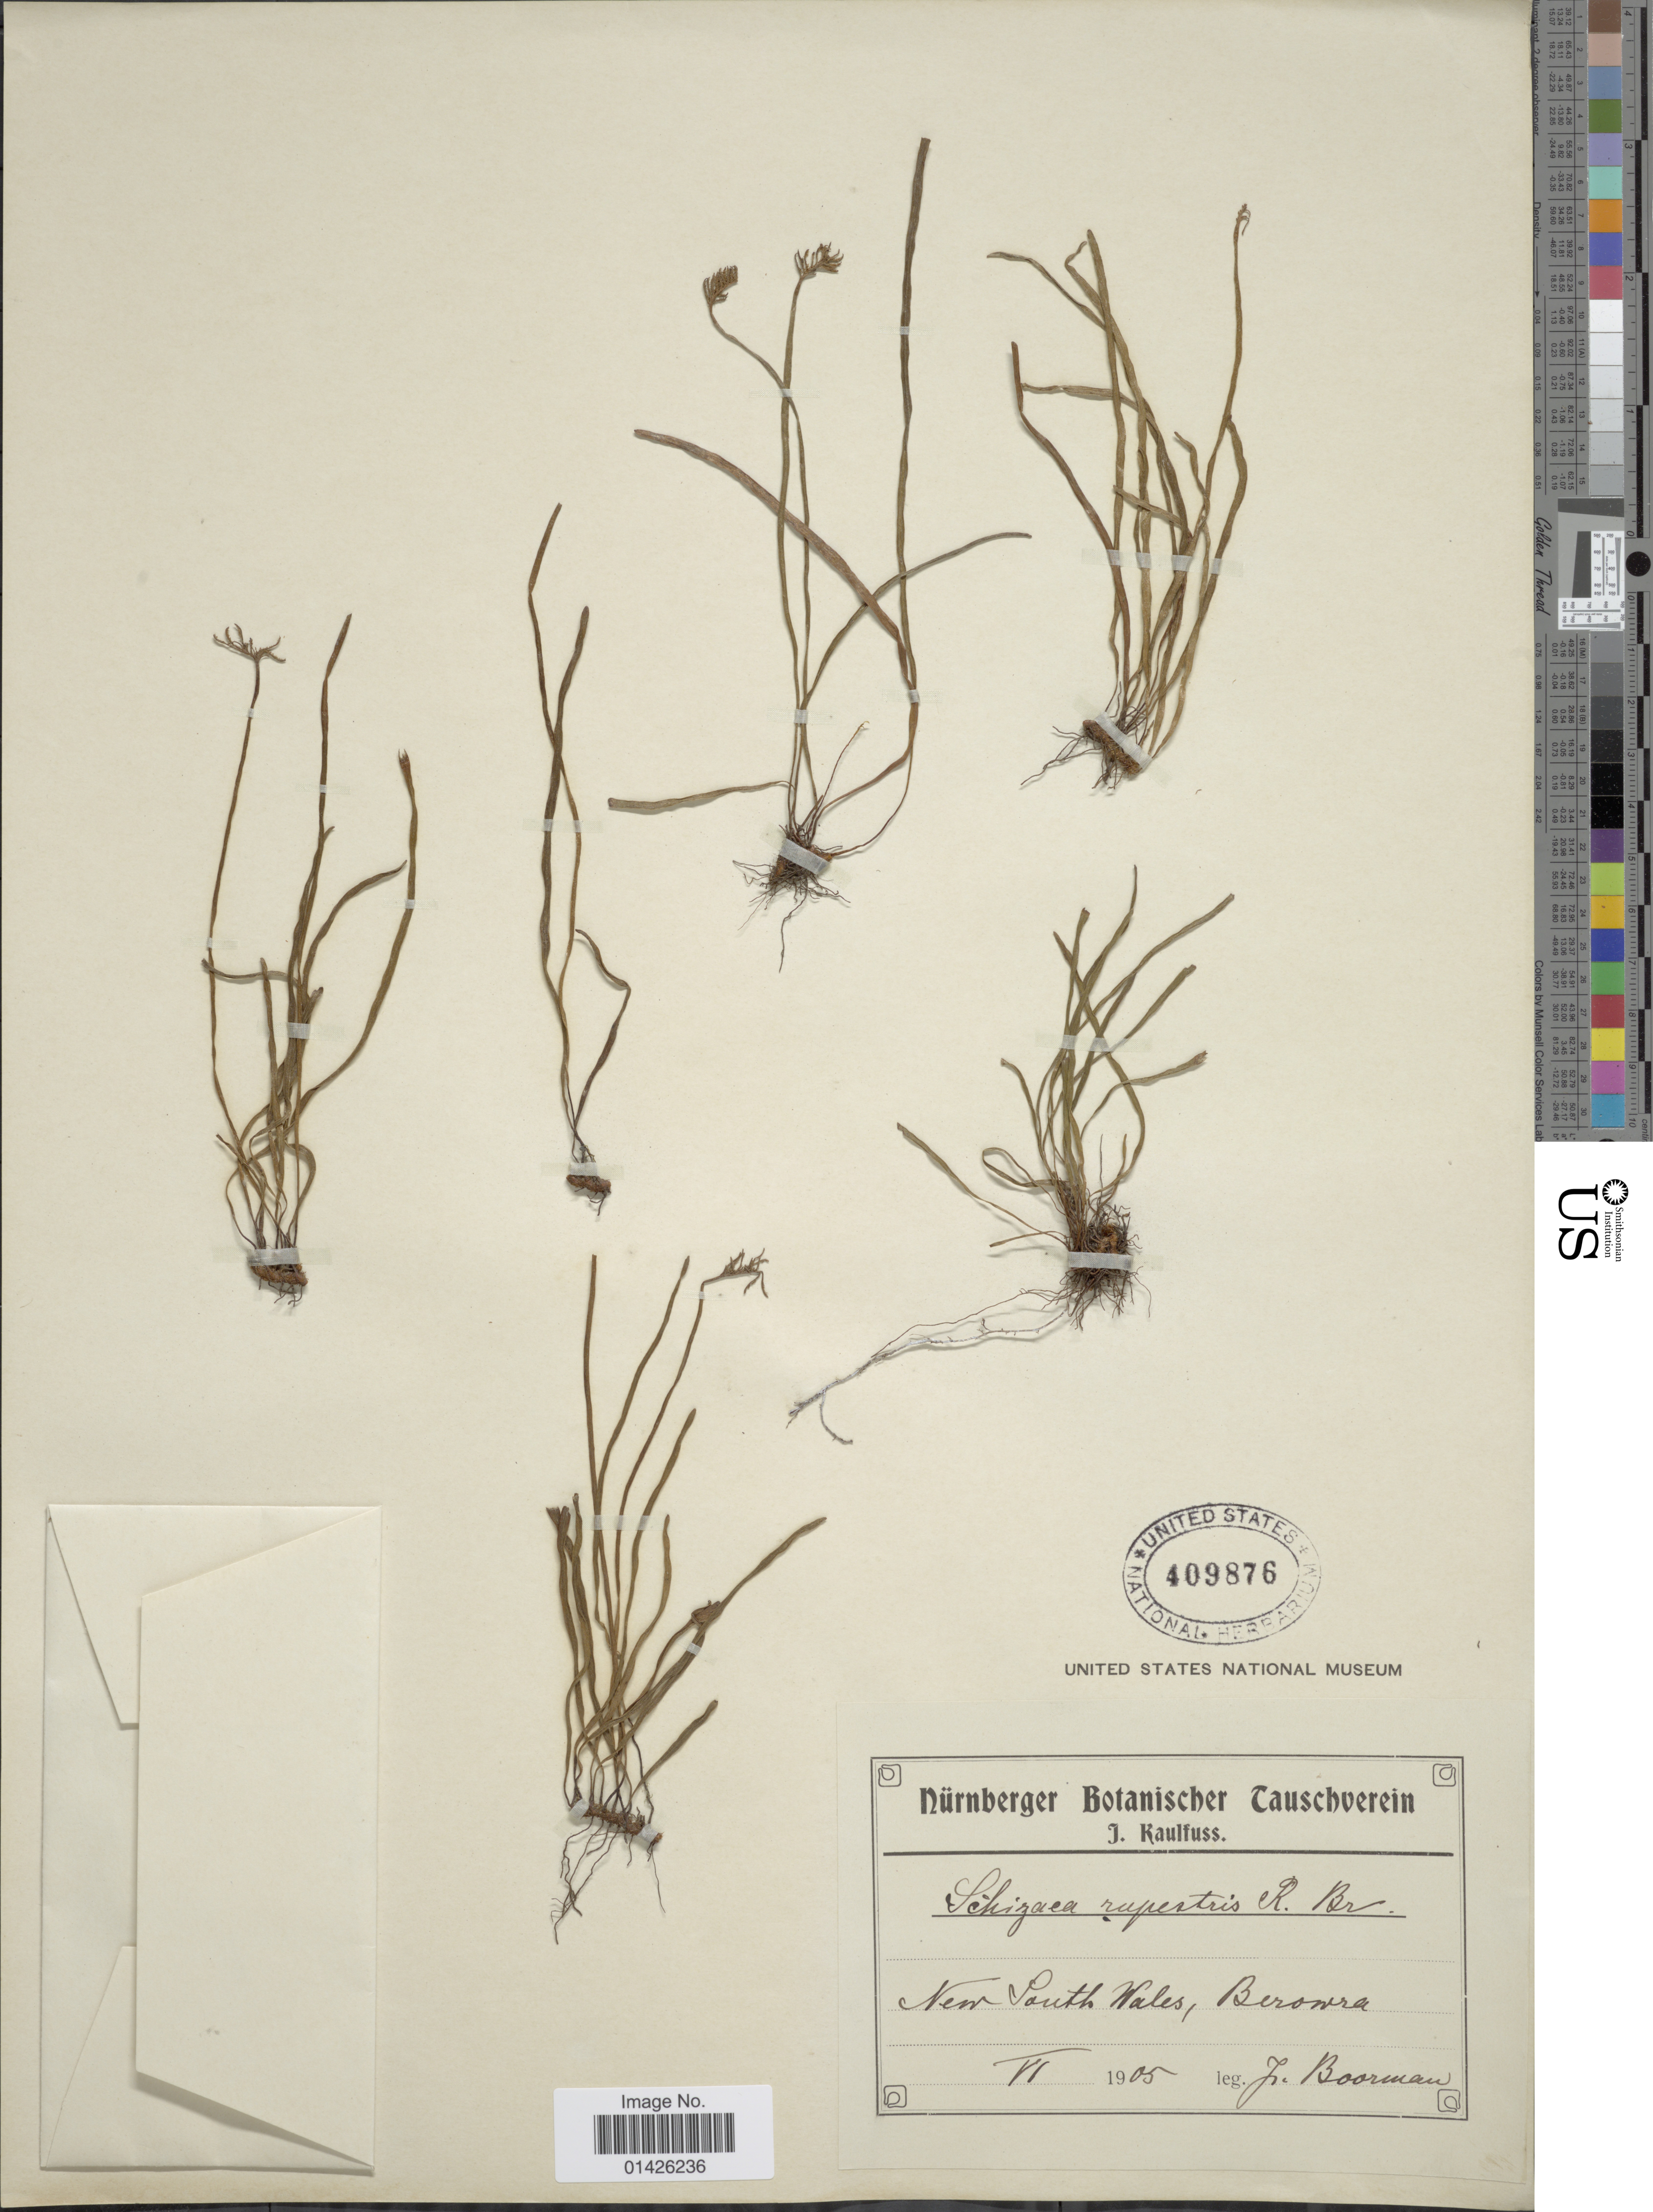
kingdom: Plantae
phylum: Tracheophyta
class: Polypodiopsida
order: Schizaeales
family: Schizaeaceae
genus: Schizaea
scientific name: Schizaea rupestris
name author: R. Br.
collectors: J. Boorman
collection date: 1905-06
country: Australia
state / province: New South Wales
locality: Berowra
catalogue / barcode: US 409876